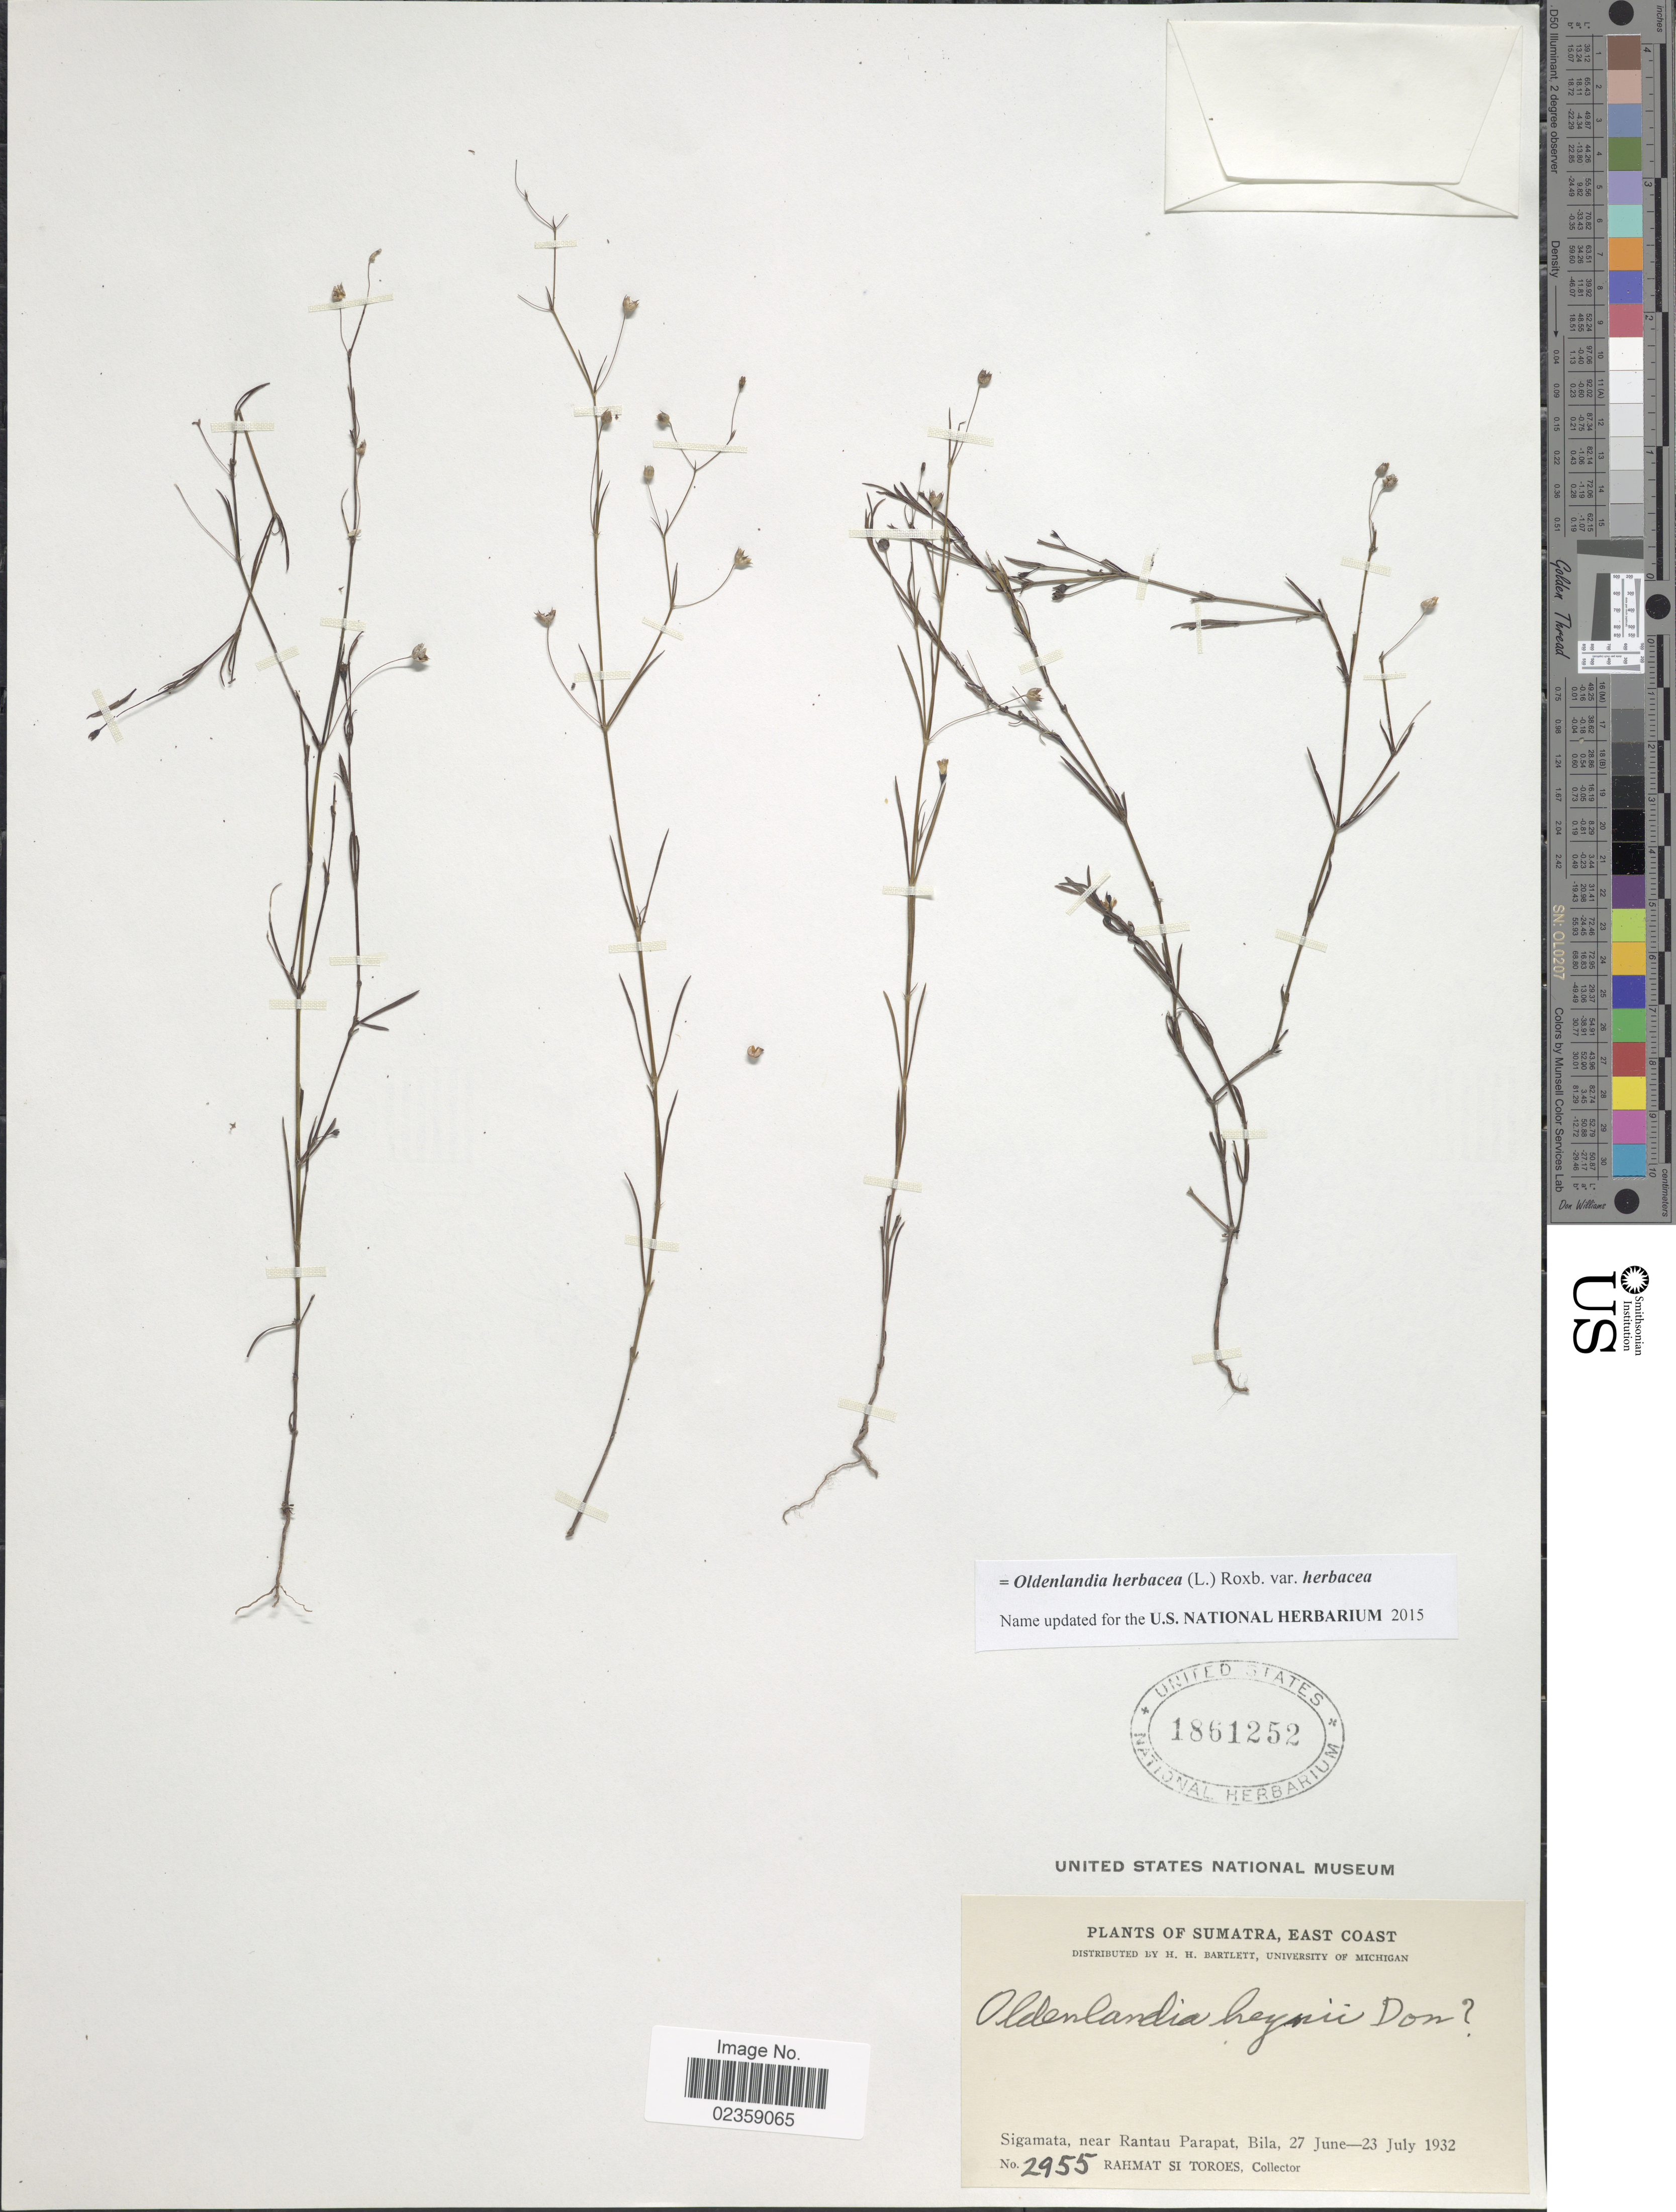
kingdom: Plantae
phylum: Tracheophyta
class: Magnoliopsida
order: Gentianales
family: Rubiaceae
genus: Oldenlandia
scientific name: Oldenlandia herbacea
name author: (L.) Roxb.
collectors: Rahmat Si Boeea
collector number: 2955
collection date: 1932-06-27/1932-07-23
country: Indonesia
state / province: Sumatra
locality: Sumatra, East Coast. Sigamata, near Rantau Parapat, Bila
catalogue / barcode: US 1861252